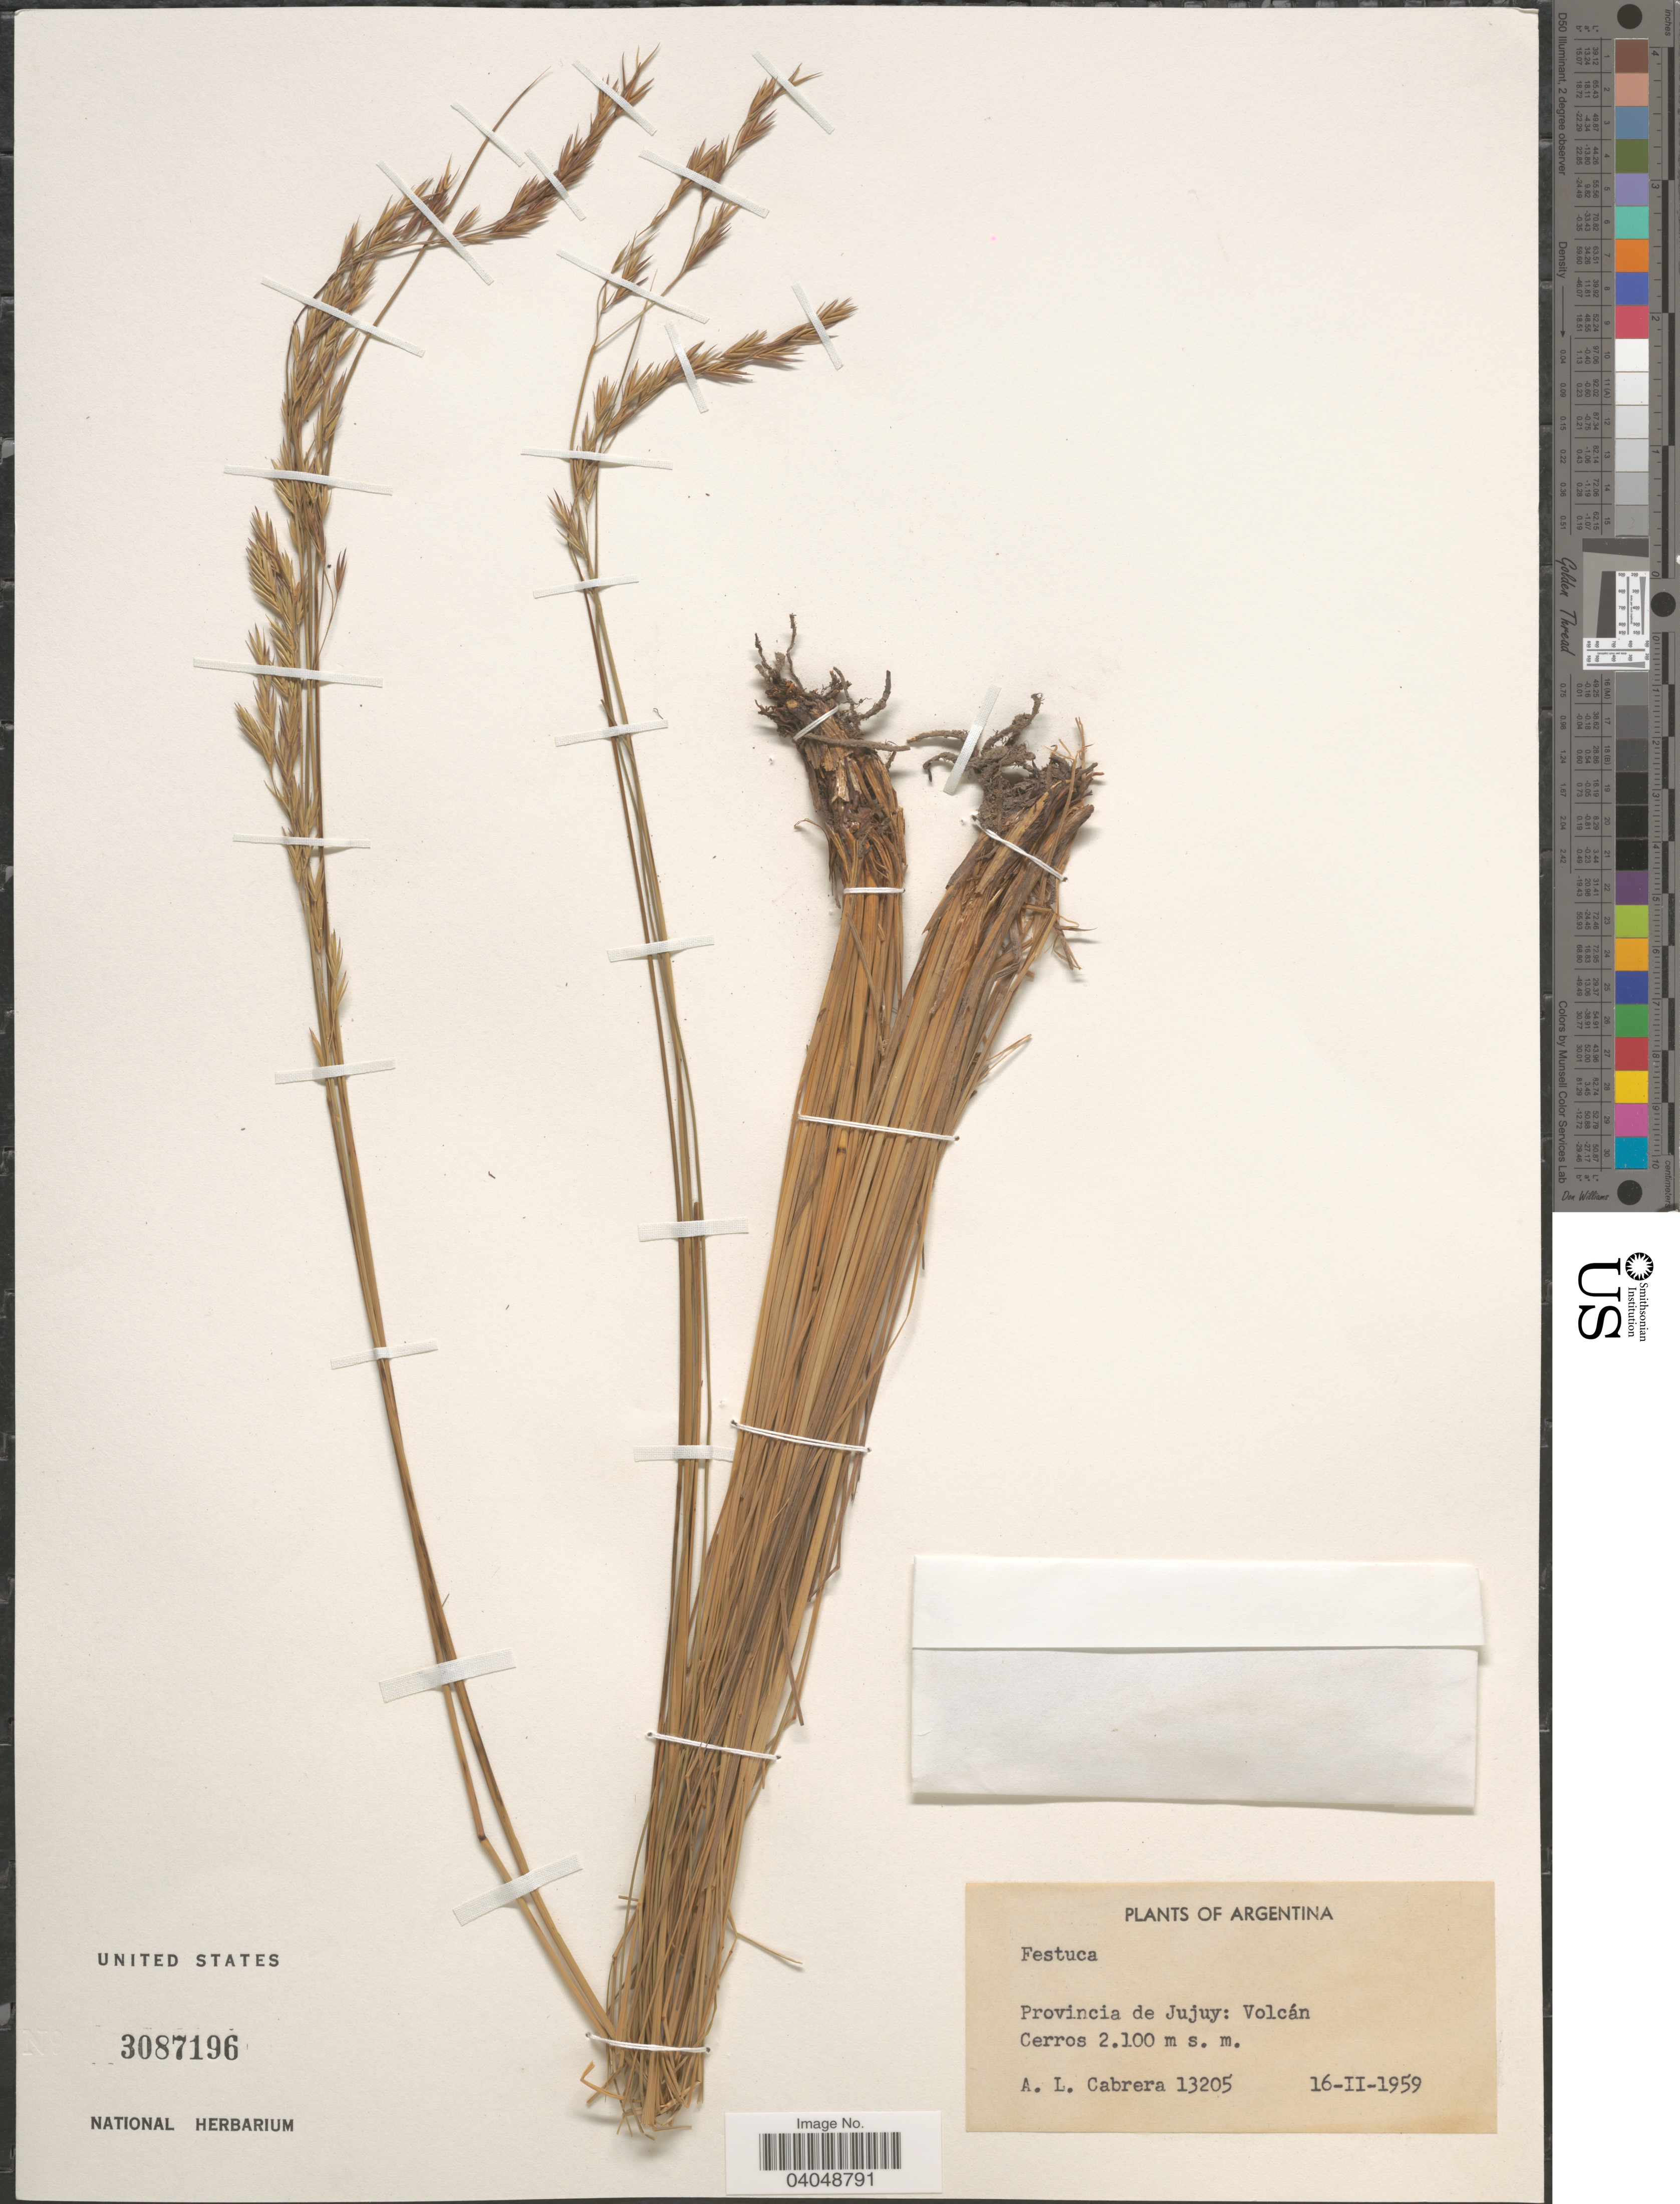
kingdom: Plantae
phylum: Tracheophyta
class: Liliopsida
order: Poales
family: Poaceae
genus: Festuca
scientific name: Festuca sp.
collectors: A. L. Cabrera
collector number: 13205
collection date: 1959-02-16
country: Argentina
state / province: Jujuy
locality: Volcán Cerros.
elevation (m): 2100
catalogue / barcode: US 3087196